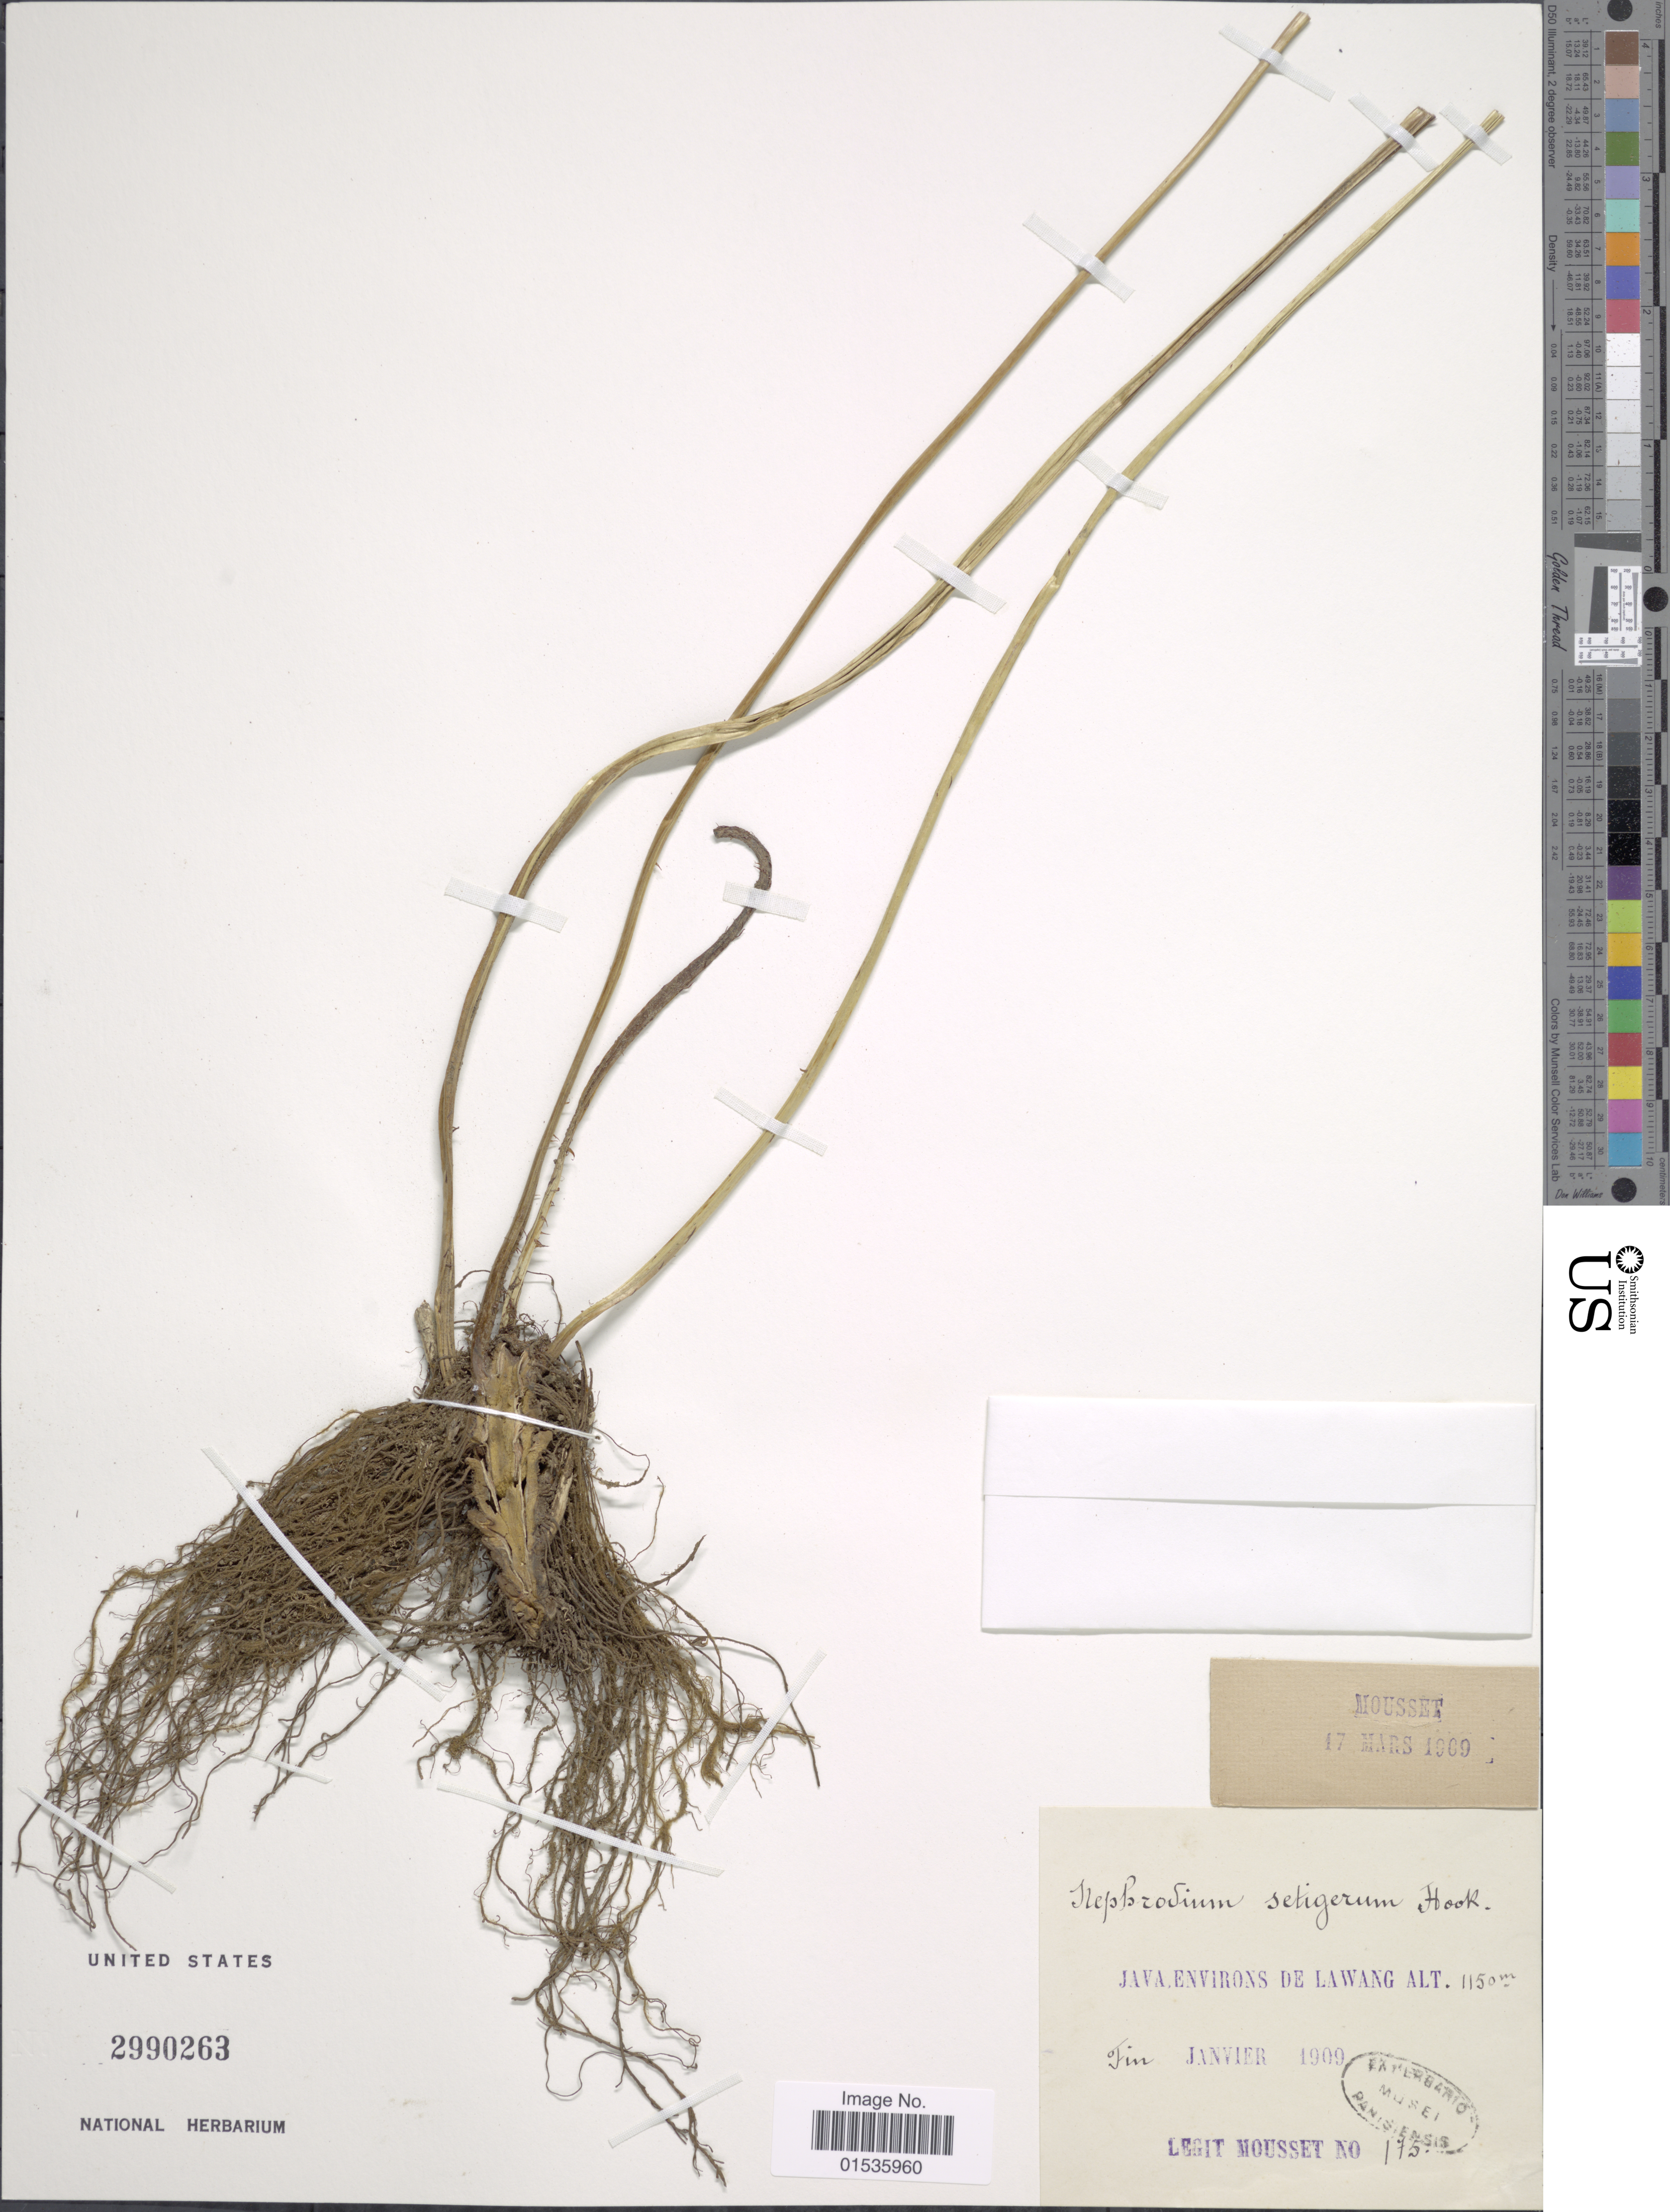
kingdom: Plantae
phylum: Tracheophyta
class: Polypodiopsida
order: Polypodiales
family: Thelypteridaceae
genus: Macrothelypteris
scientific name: Macrothelypteris setigera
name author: (Gaudich.) Ching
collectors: Mousset, --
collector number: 175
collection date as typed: Fin Janvier 1909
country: Indonesia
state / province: Java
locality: Java Environs De Lawang.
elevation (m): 1150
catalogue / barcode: US 2990263